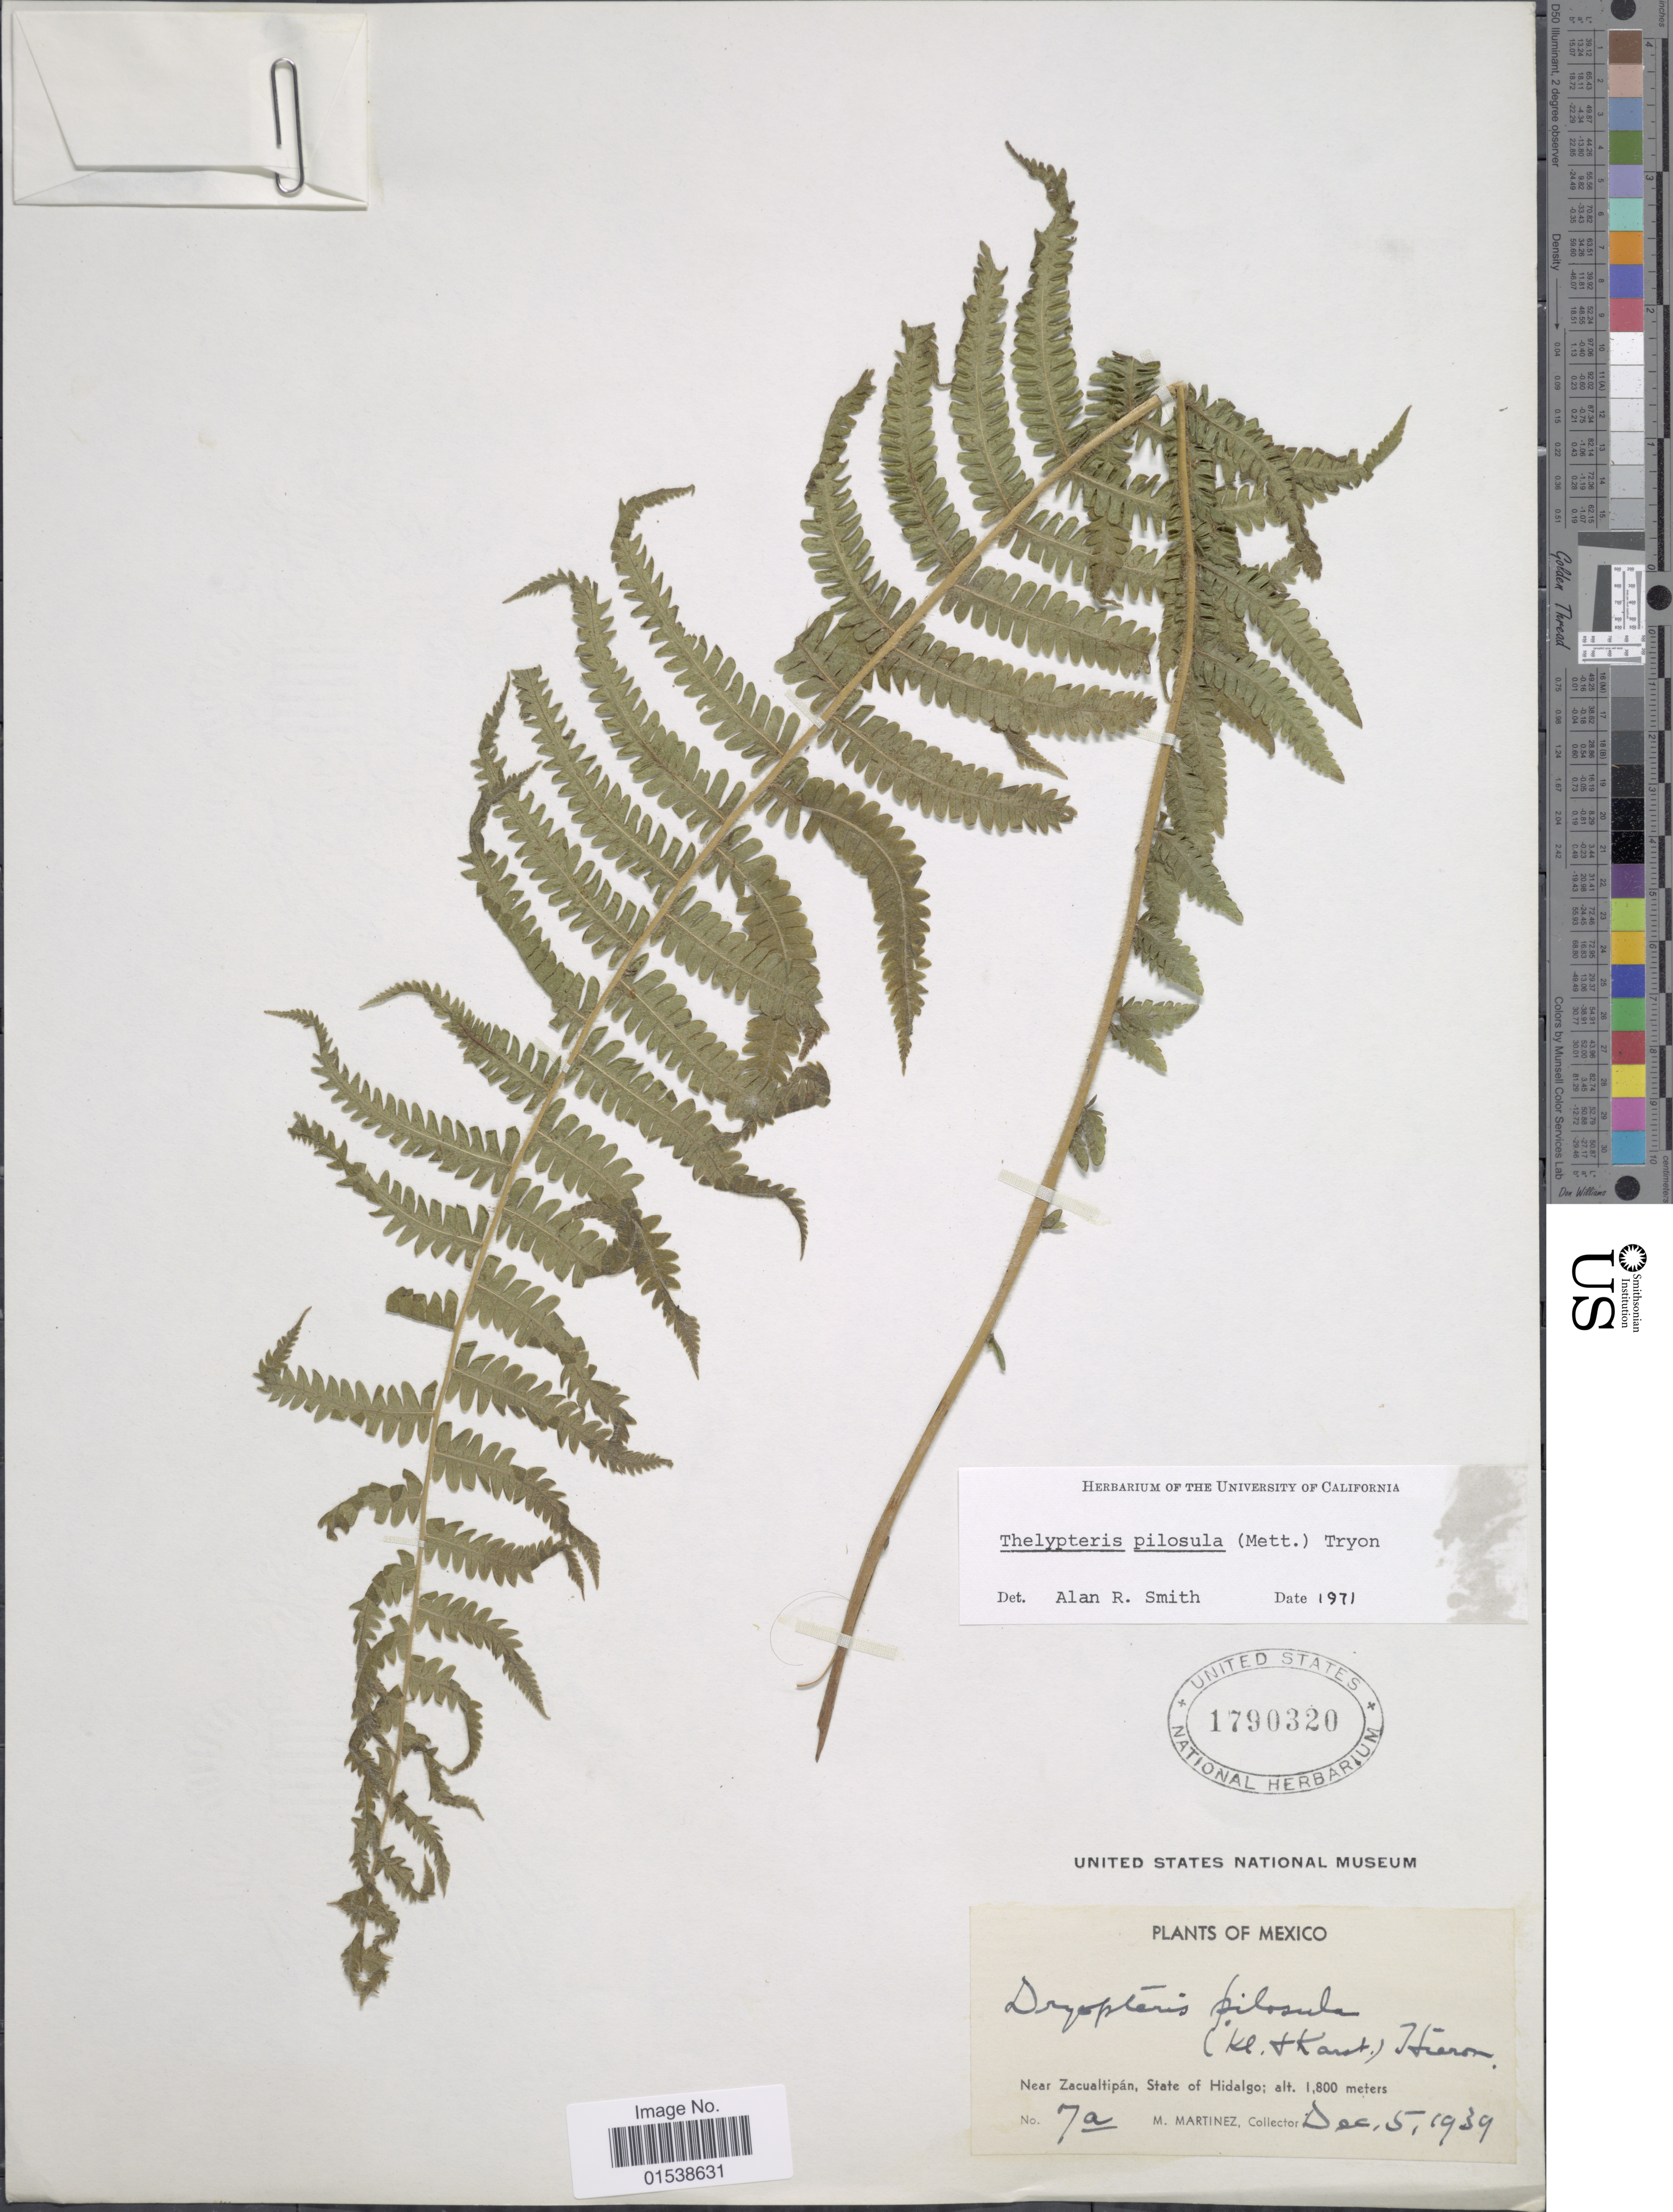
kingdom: Plantae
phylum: Tracheophyta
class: Polypodiopsida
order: Polypodiales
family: Thelypteridaceae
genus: Amauropelta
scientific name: Amauropelta pilosula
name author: (Klotzsch & H. Karst.) Á. Löve & D. Löve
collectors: M. Martinez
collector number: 7a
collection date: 1939-12-05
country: Mexico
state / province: Hidalgo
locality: Near Zacualtipan, State of Hidalgo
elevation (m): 1800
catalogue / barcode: US 1790320